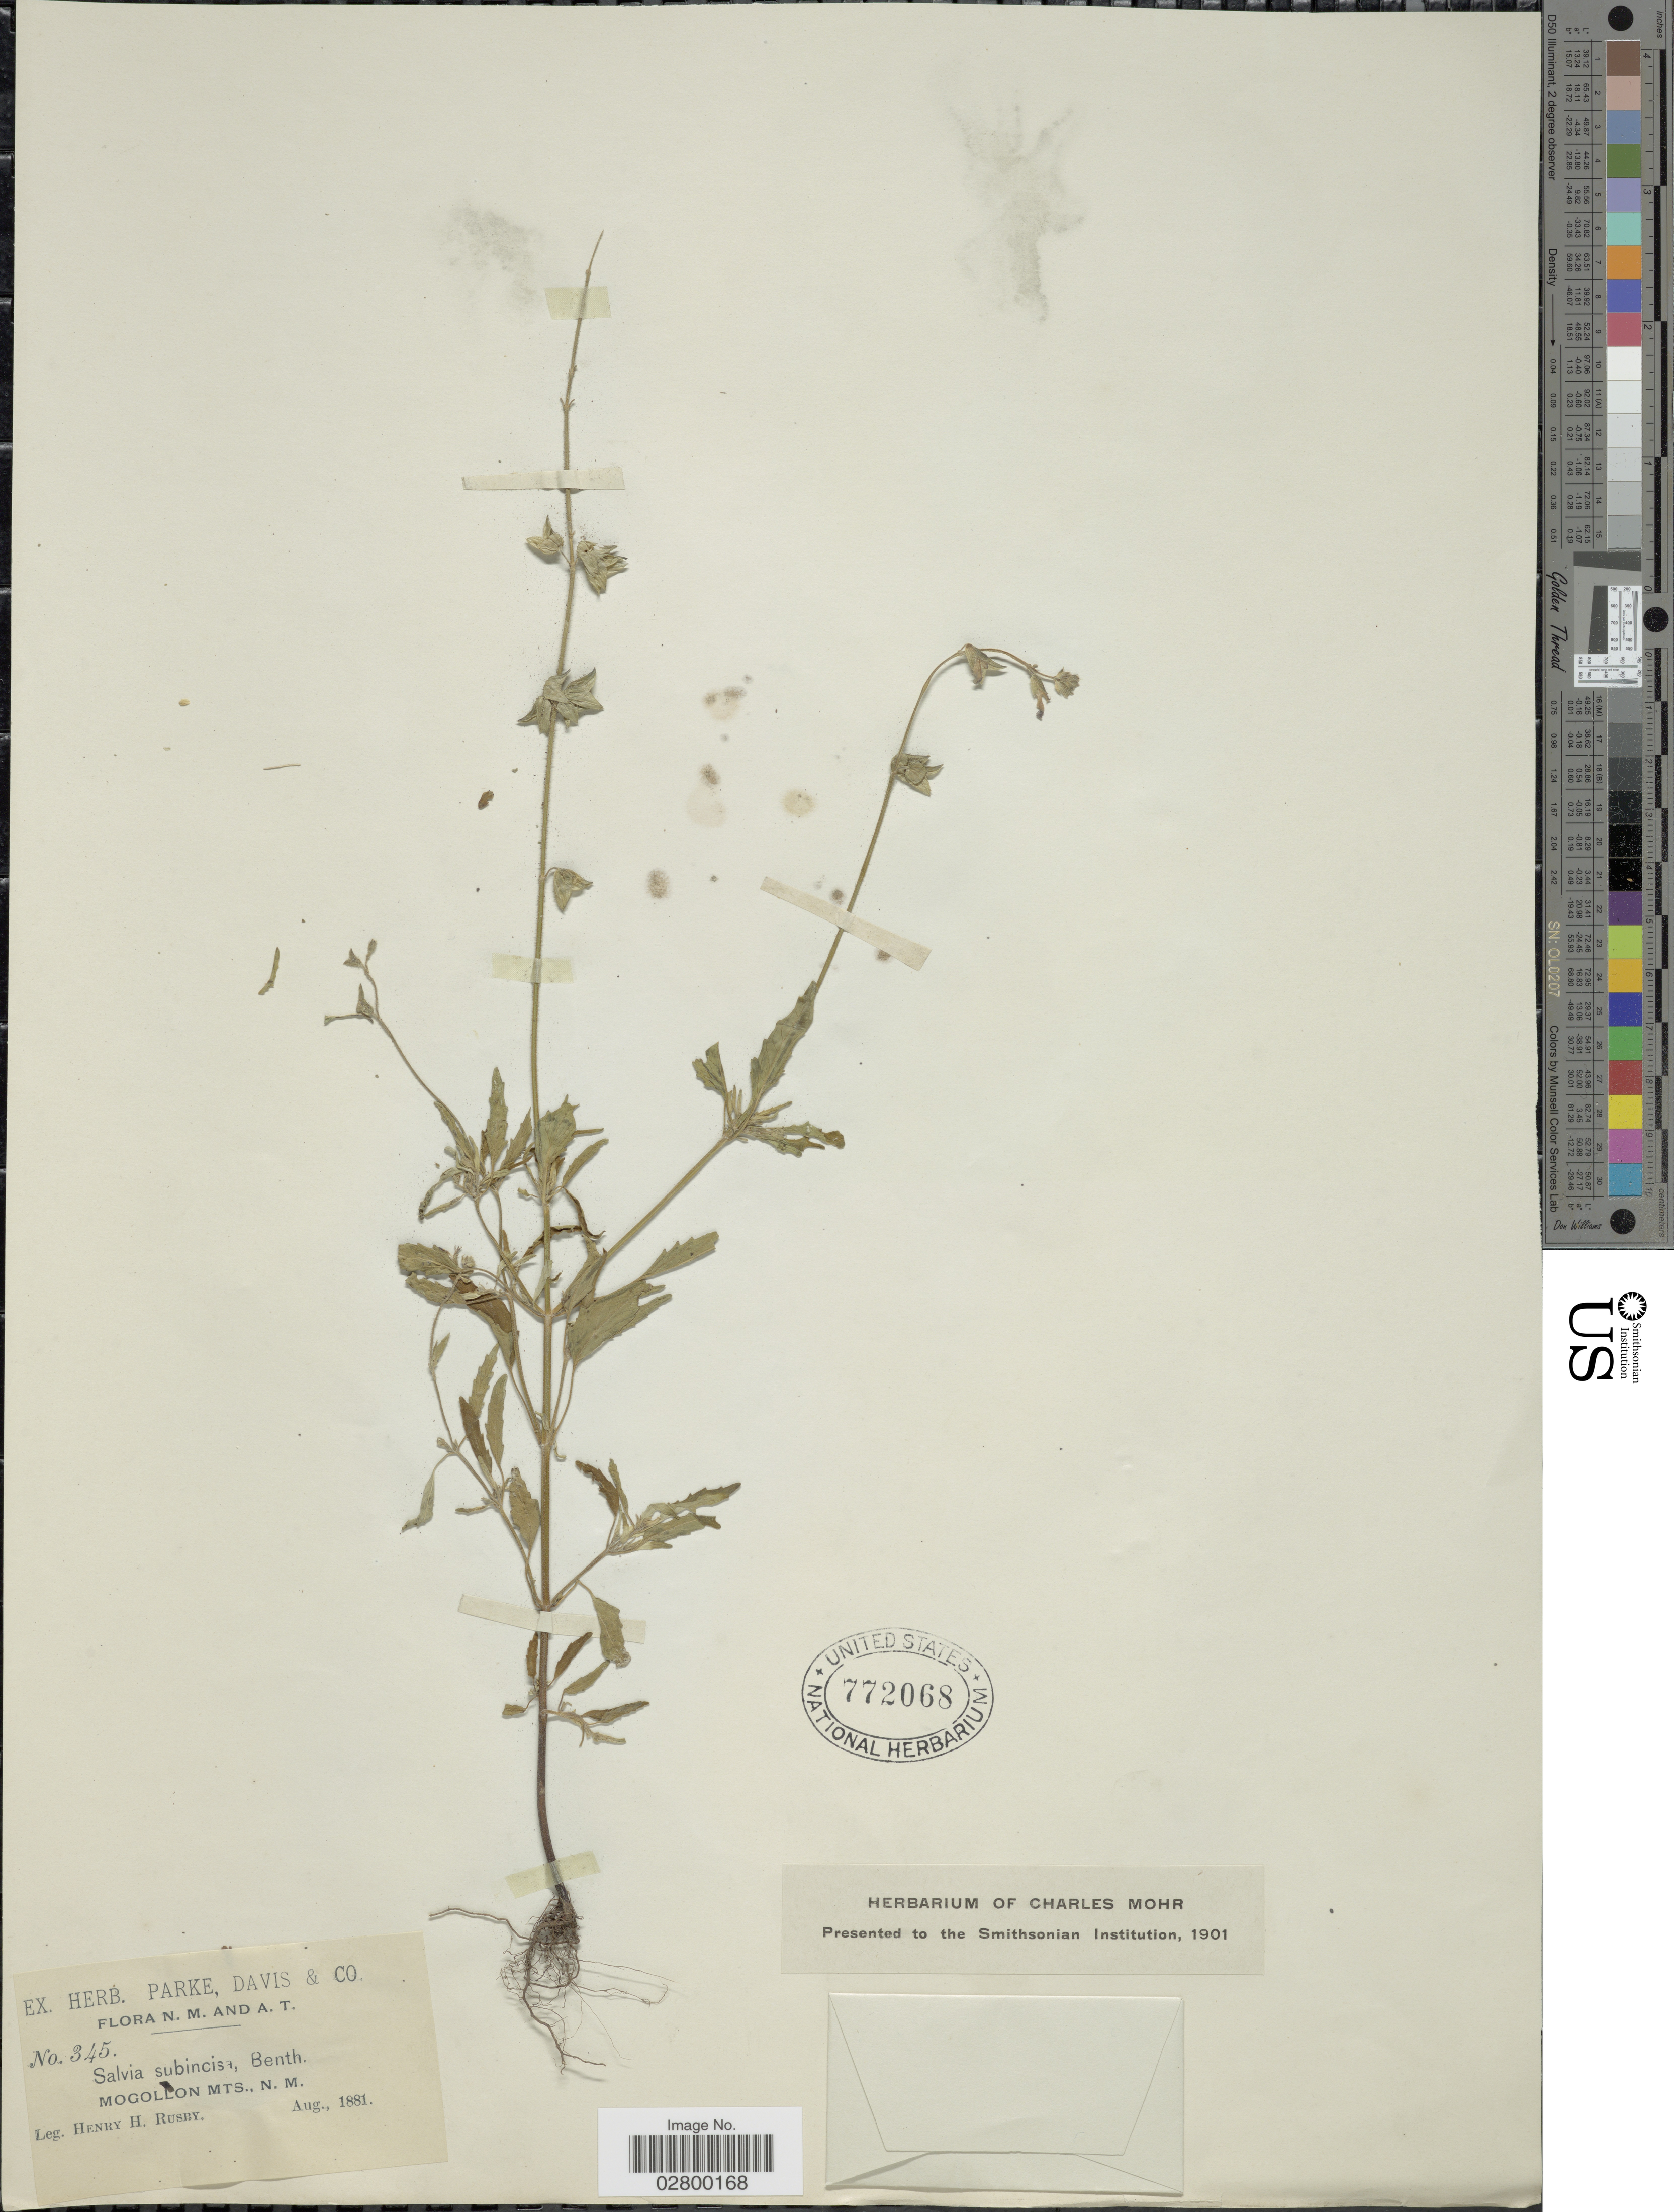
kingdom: Plantae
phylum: Tracheophyta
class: Magnoliopsida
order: Lamiales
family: Lamiaceae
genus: Salvia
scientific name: Salvia subincisa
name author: Benth.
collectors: H. H. Rusby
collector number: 345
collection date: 1881-08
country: United States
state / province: New Mexico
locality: Mogollon Mts.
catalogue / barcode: US 772068